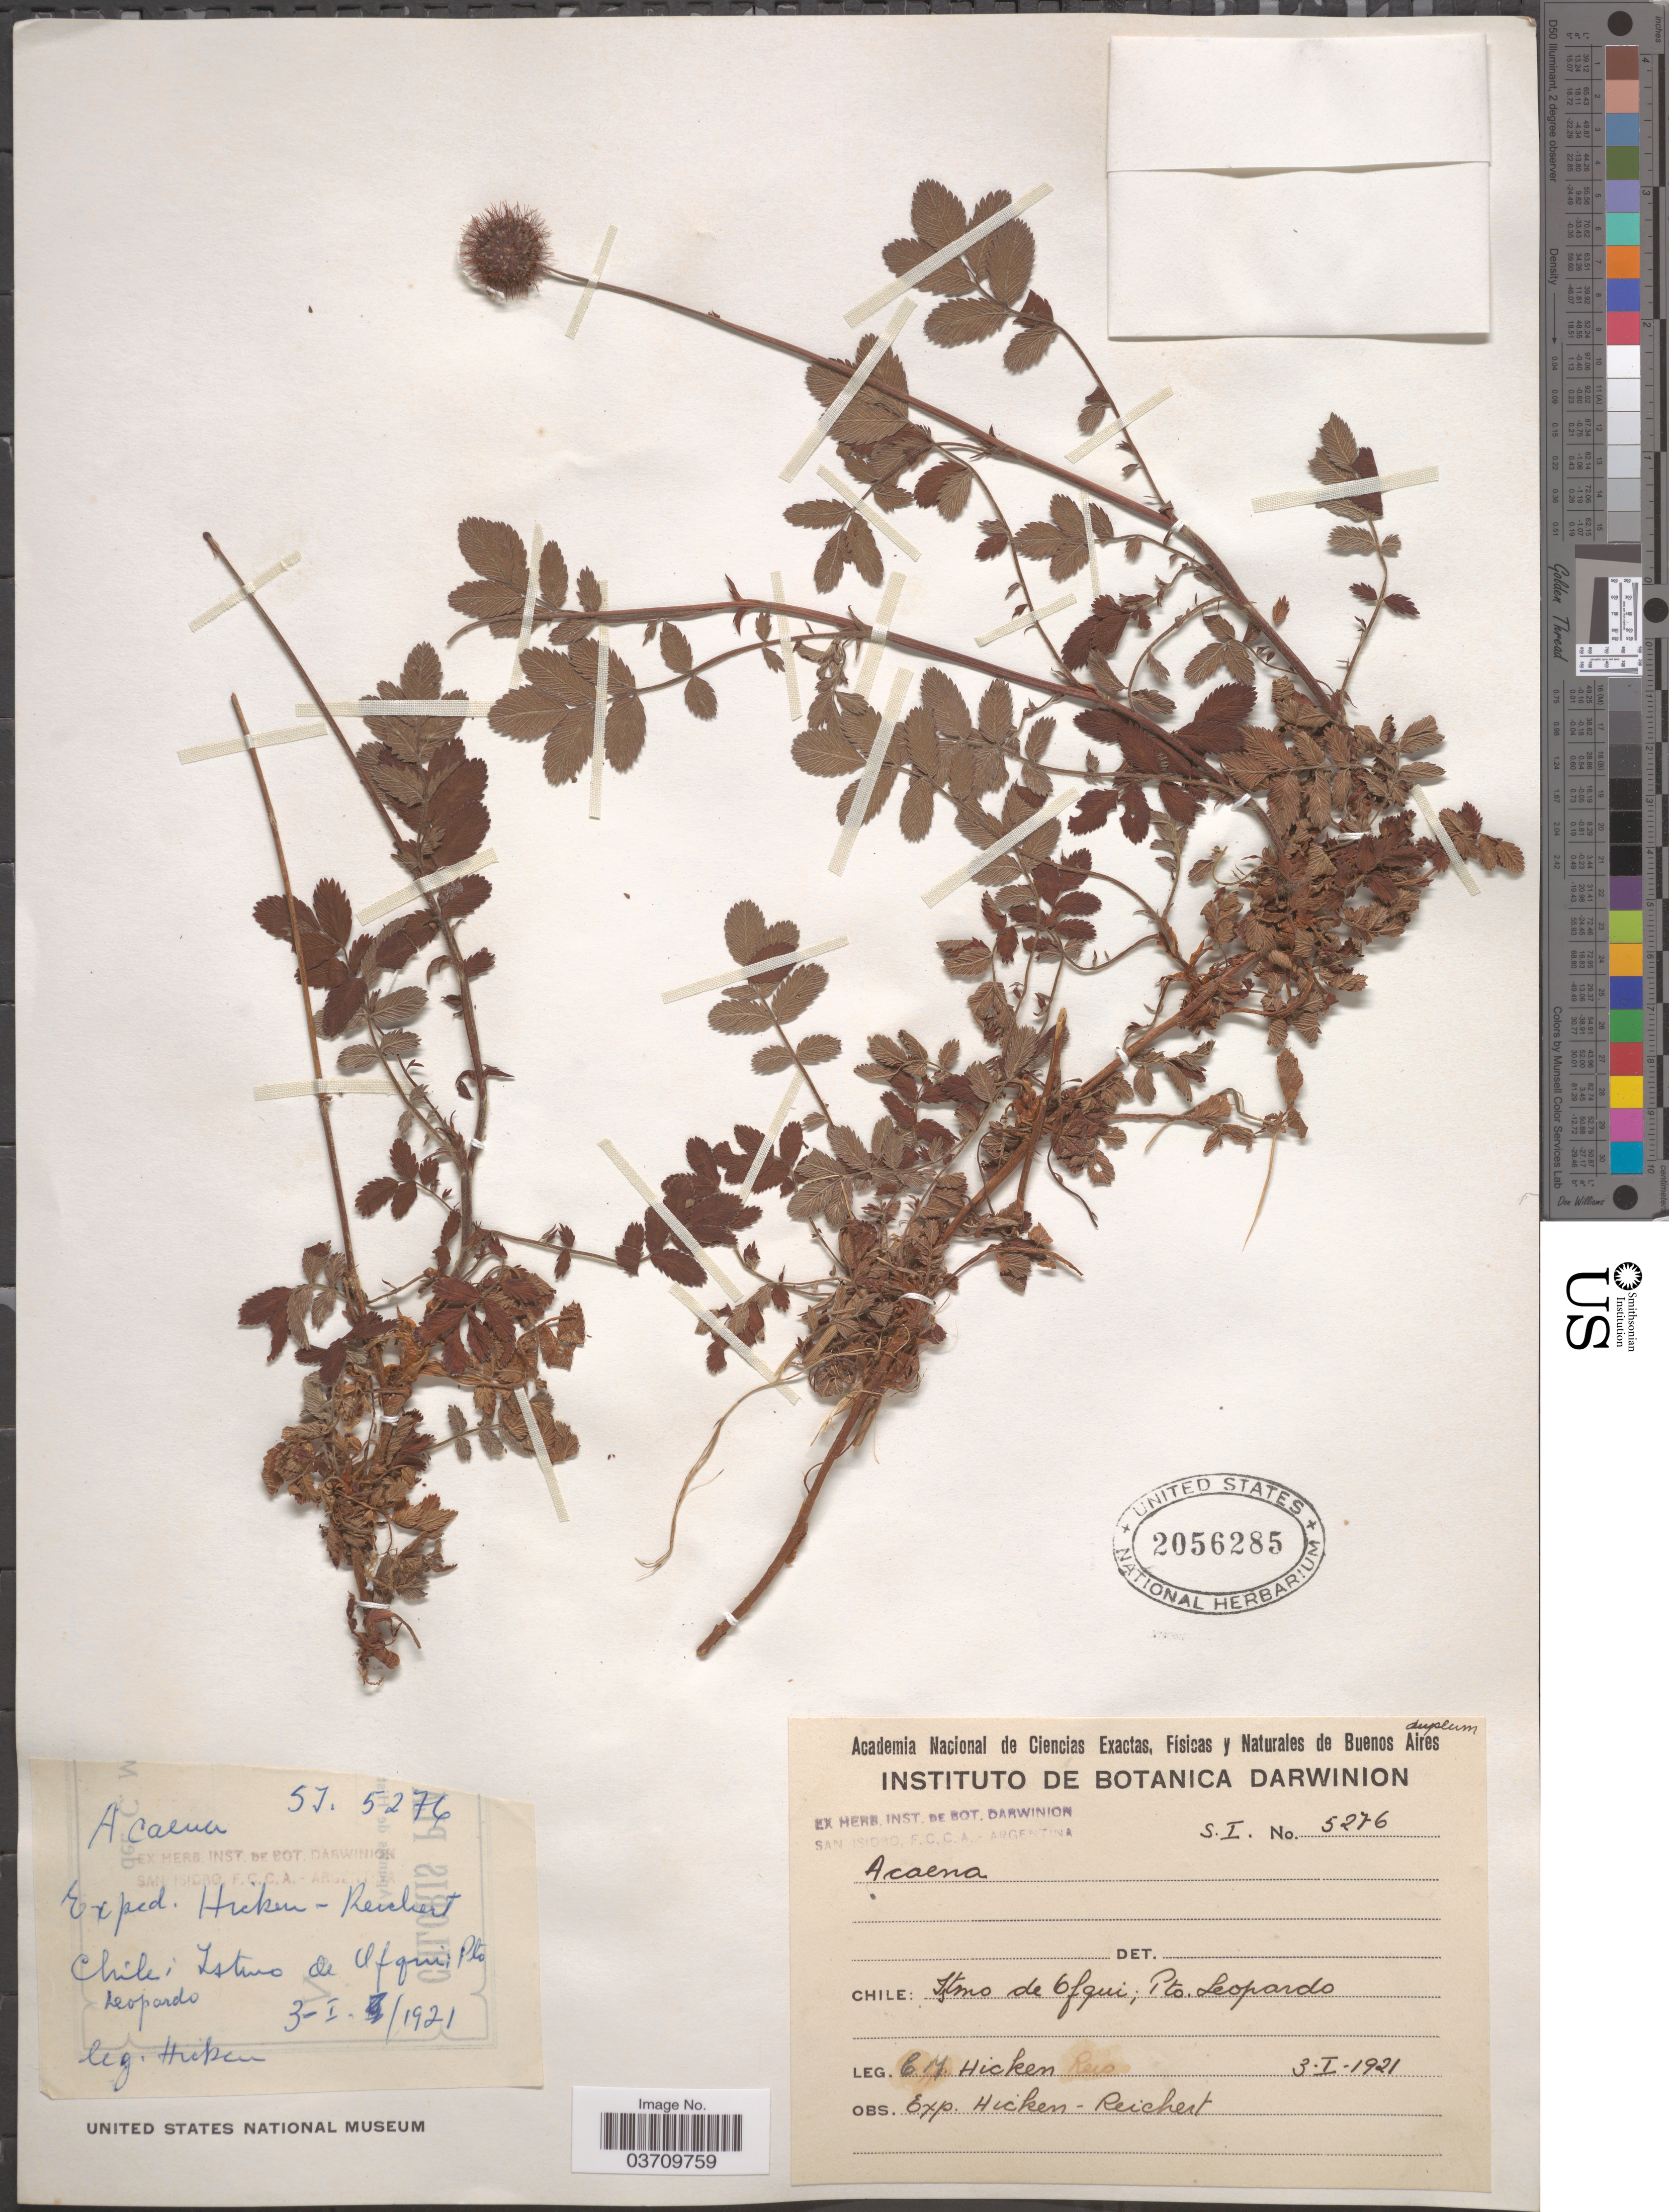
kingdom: Plantae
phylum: Tracheophyta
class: Magnoliopsida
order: Rosales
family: Rosaceae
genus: Acaena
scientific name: Acaena sp.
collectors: C. M. Hicken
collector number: SI5276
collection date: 1921-01-03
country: Chile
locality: Istmo de Ofqui; Pto. Leopardo.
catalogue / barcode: US 2056285